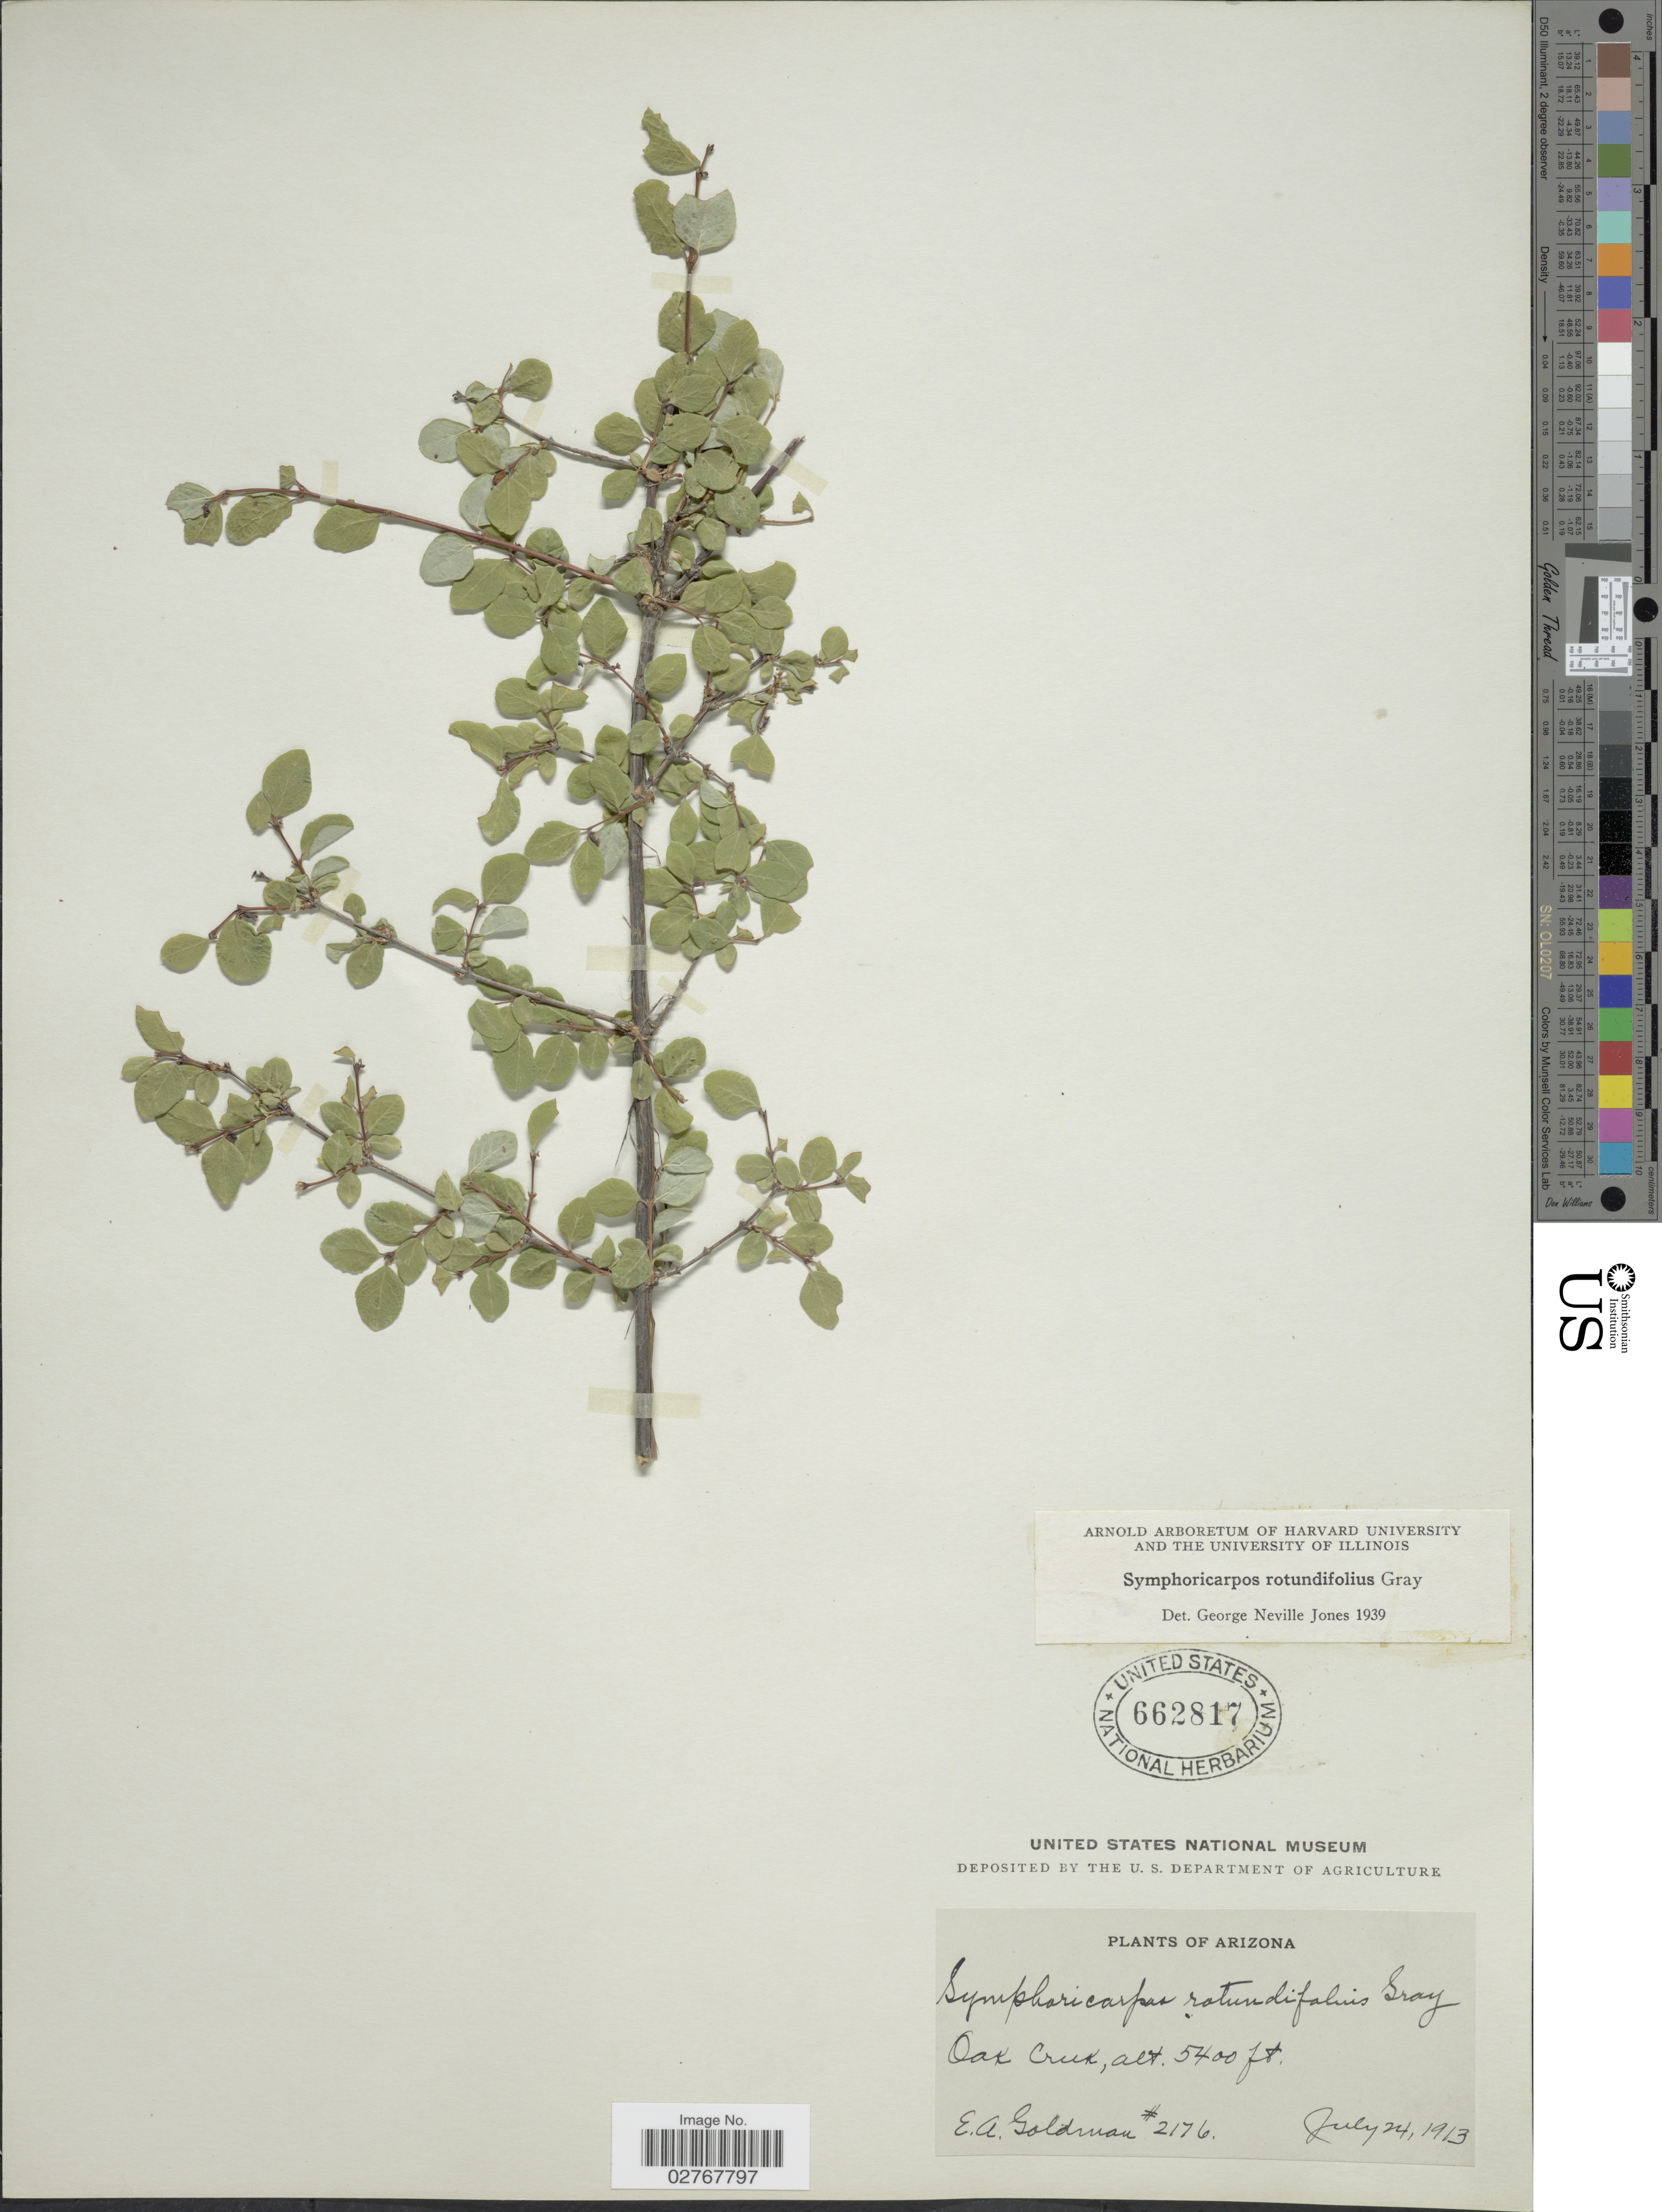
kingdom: Plantae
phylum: Tracheophyta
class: Magnoliopsida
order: Dipsacales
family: Caprifoliaceae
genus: Symphoricarpos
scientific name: Symphoricarpos rotundifolius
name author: A. Gray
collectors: E. A. Goldman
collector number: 2176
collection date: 1913-07-24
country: United States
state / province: Arizona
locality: Oak Creek.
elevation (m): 1646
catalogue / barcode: US 662817